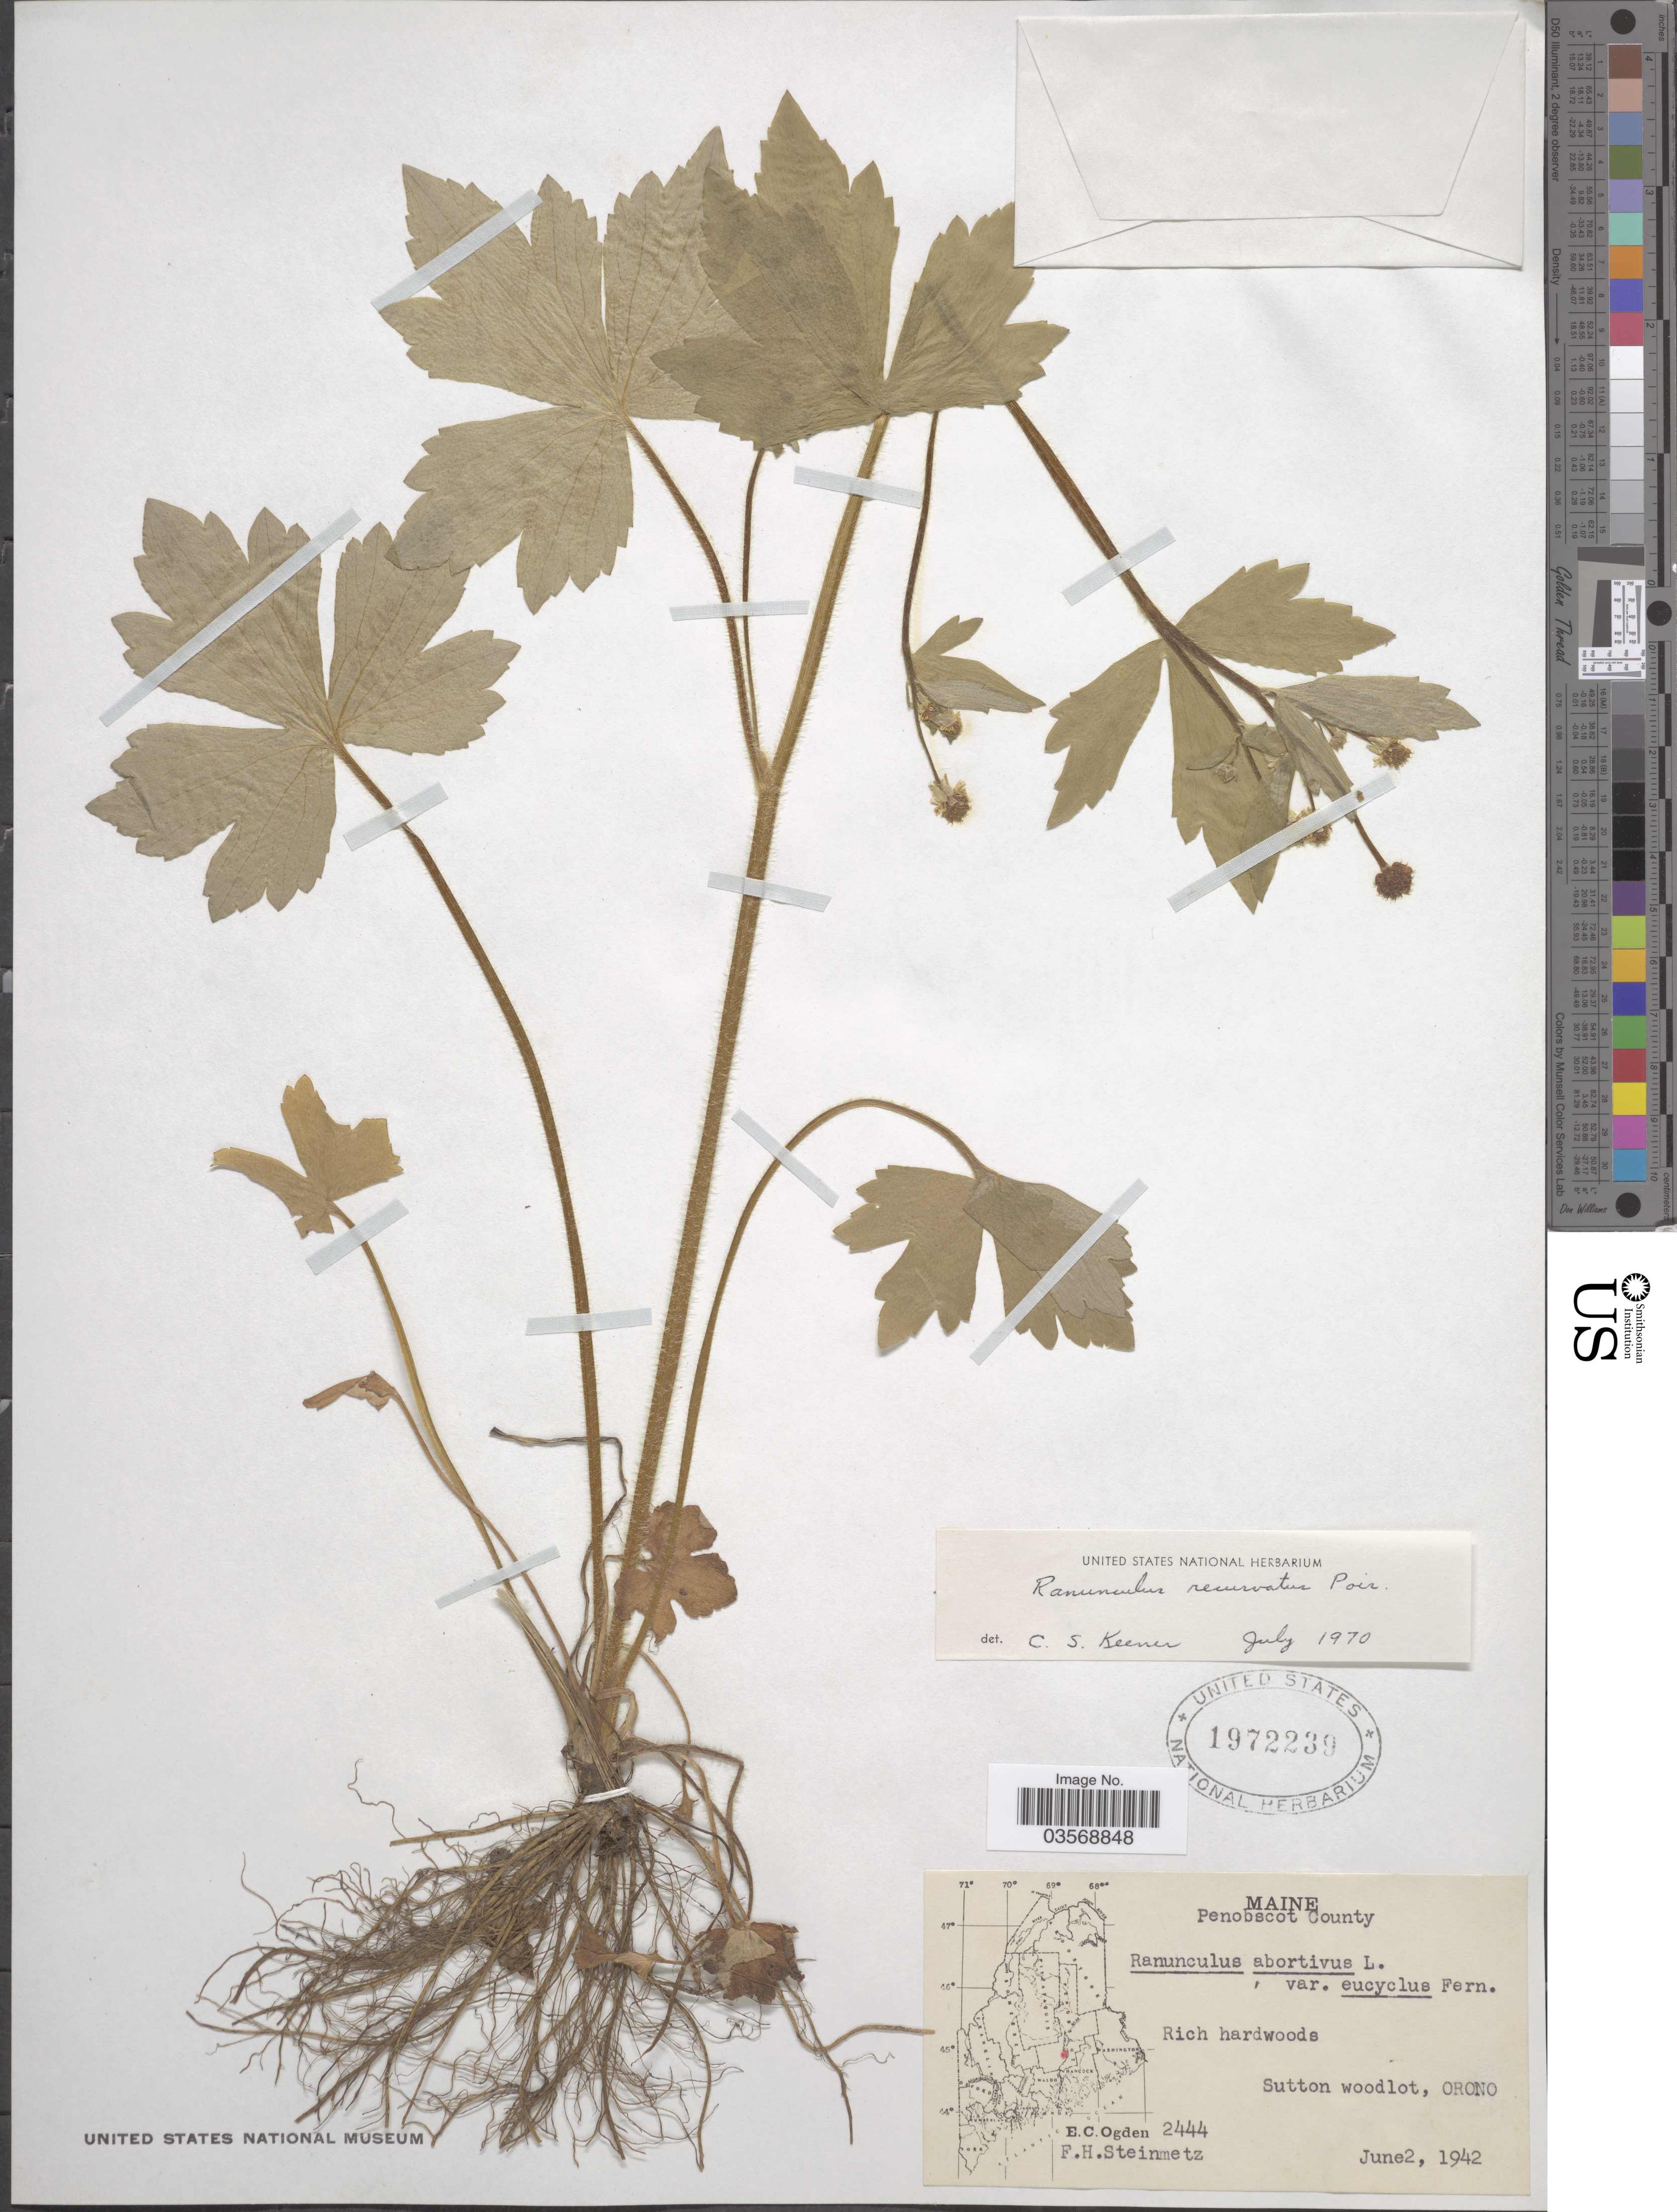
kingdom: Plantae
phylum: Tracheophyta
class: Magnoliopsida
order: Ranunculales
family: Ranunculaceae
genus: Ranunculus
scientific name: Ranunculus recurvatus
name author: Poir.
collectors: E. Ogden & F. H. Steinmetz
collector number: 2444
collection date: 1942-06-02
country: United States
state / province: Maine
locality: Penobscot County. Sutton woodlot, Orono.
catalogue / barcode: US 1972239